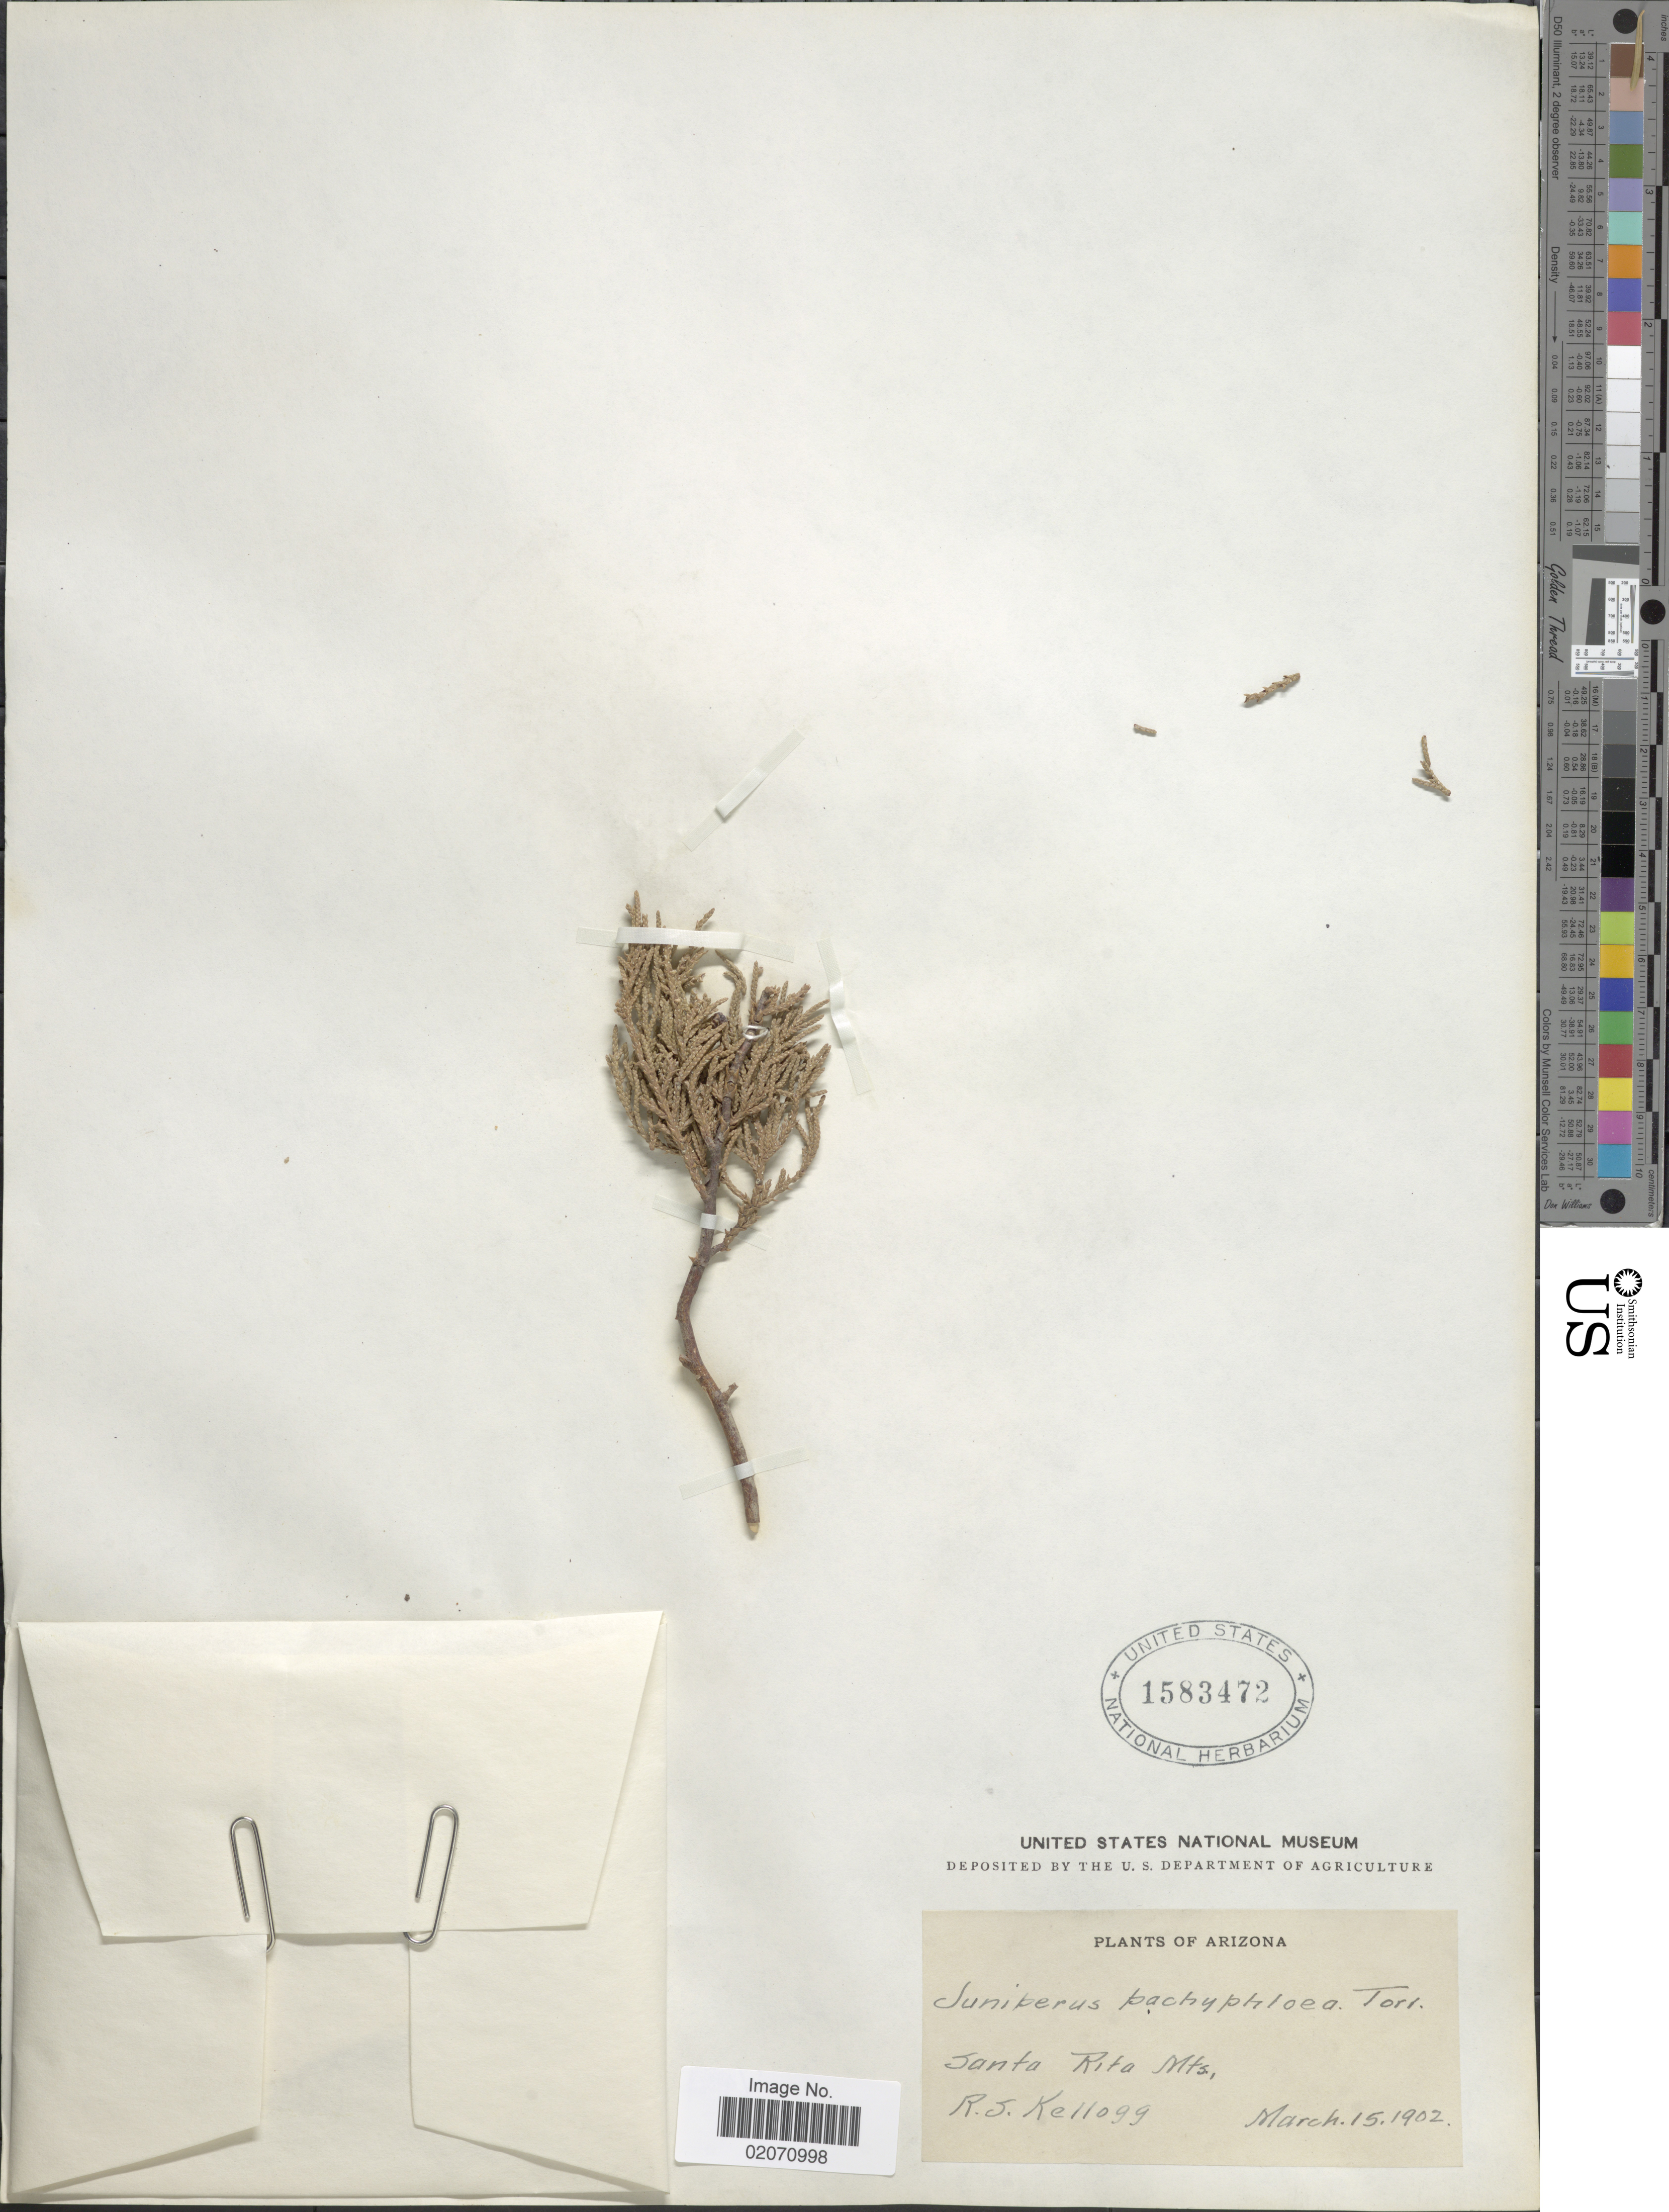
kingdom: Plantae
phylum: Tracheophyta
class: Pinopsida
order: Pinales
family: Cupressaceae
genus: Juniperus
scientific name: Juniperus deppeana var. pachyphlaea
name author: (Torr.) Martínez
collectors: R. Kellogg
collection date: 1902-03-15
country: United States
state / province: Arizona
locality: Santa Rita Mts.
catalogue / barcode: US 1583472